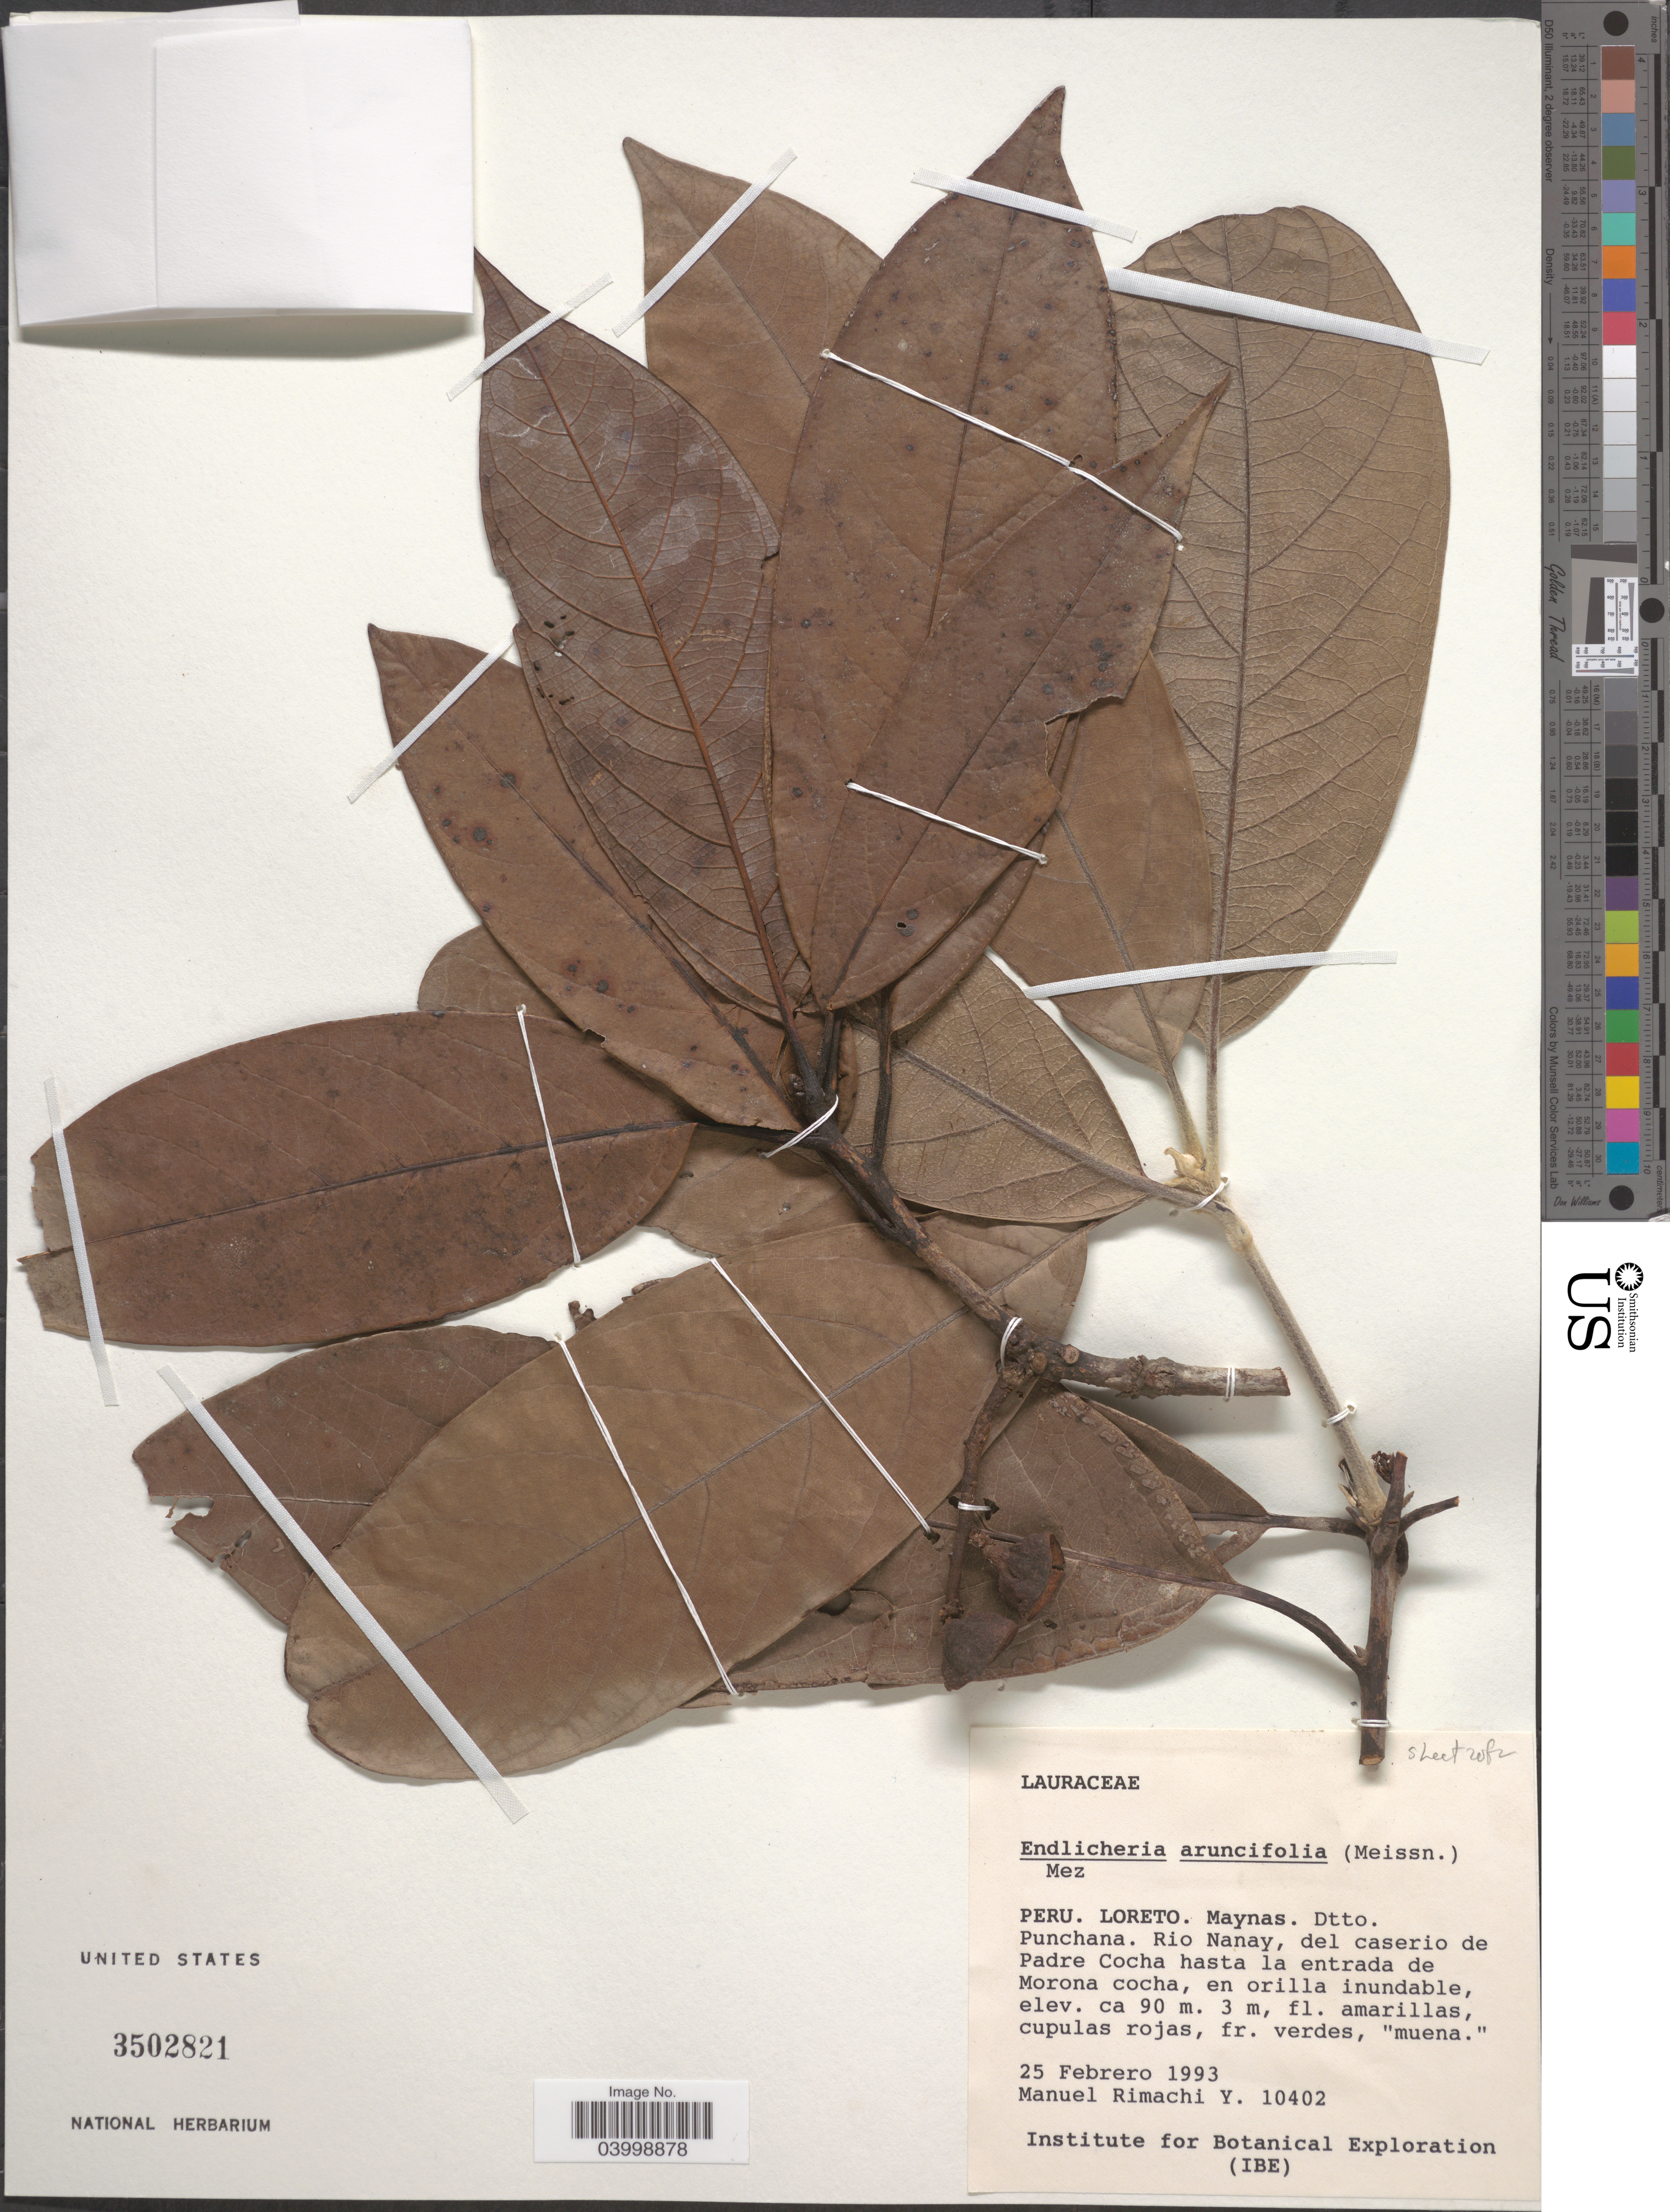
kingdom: Plantae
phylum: Tracheophyta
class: Magnoliopsida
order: Laurales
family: Lauraceae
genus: Endlicheria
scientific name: Endlicheria arunciflora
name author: (Meisn.) Mez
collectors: M. Rimachi Y.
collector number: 10402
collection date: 1993-02-25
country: Peru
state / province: Loreto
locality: Maynas. Dtto. Punchana. Rio Nanay, del caserio de Padre Cocha hasta la entrada de Morona Cocha.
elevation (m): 90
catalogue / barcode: US 3502821